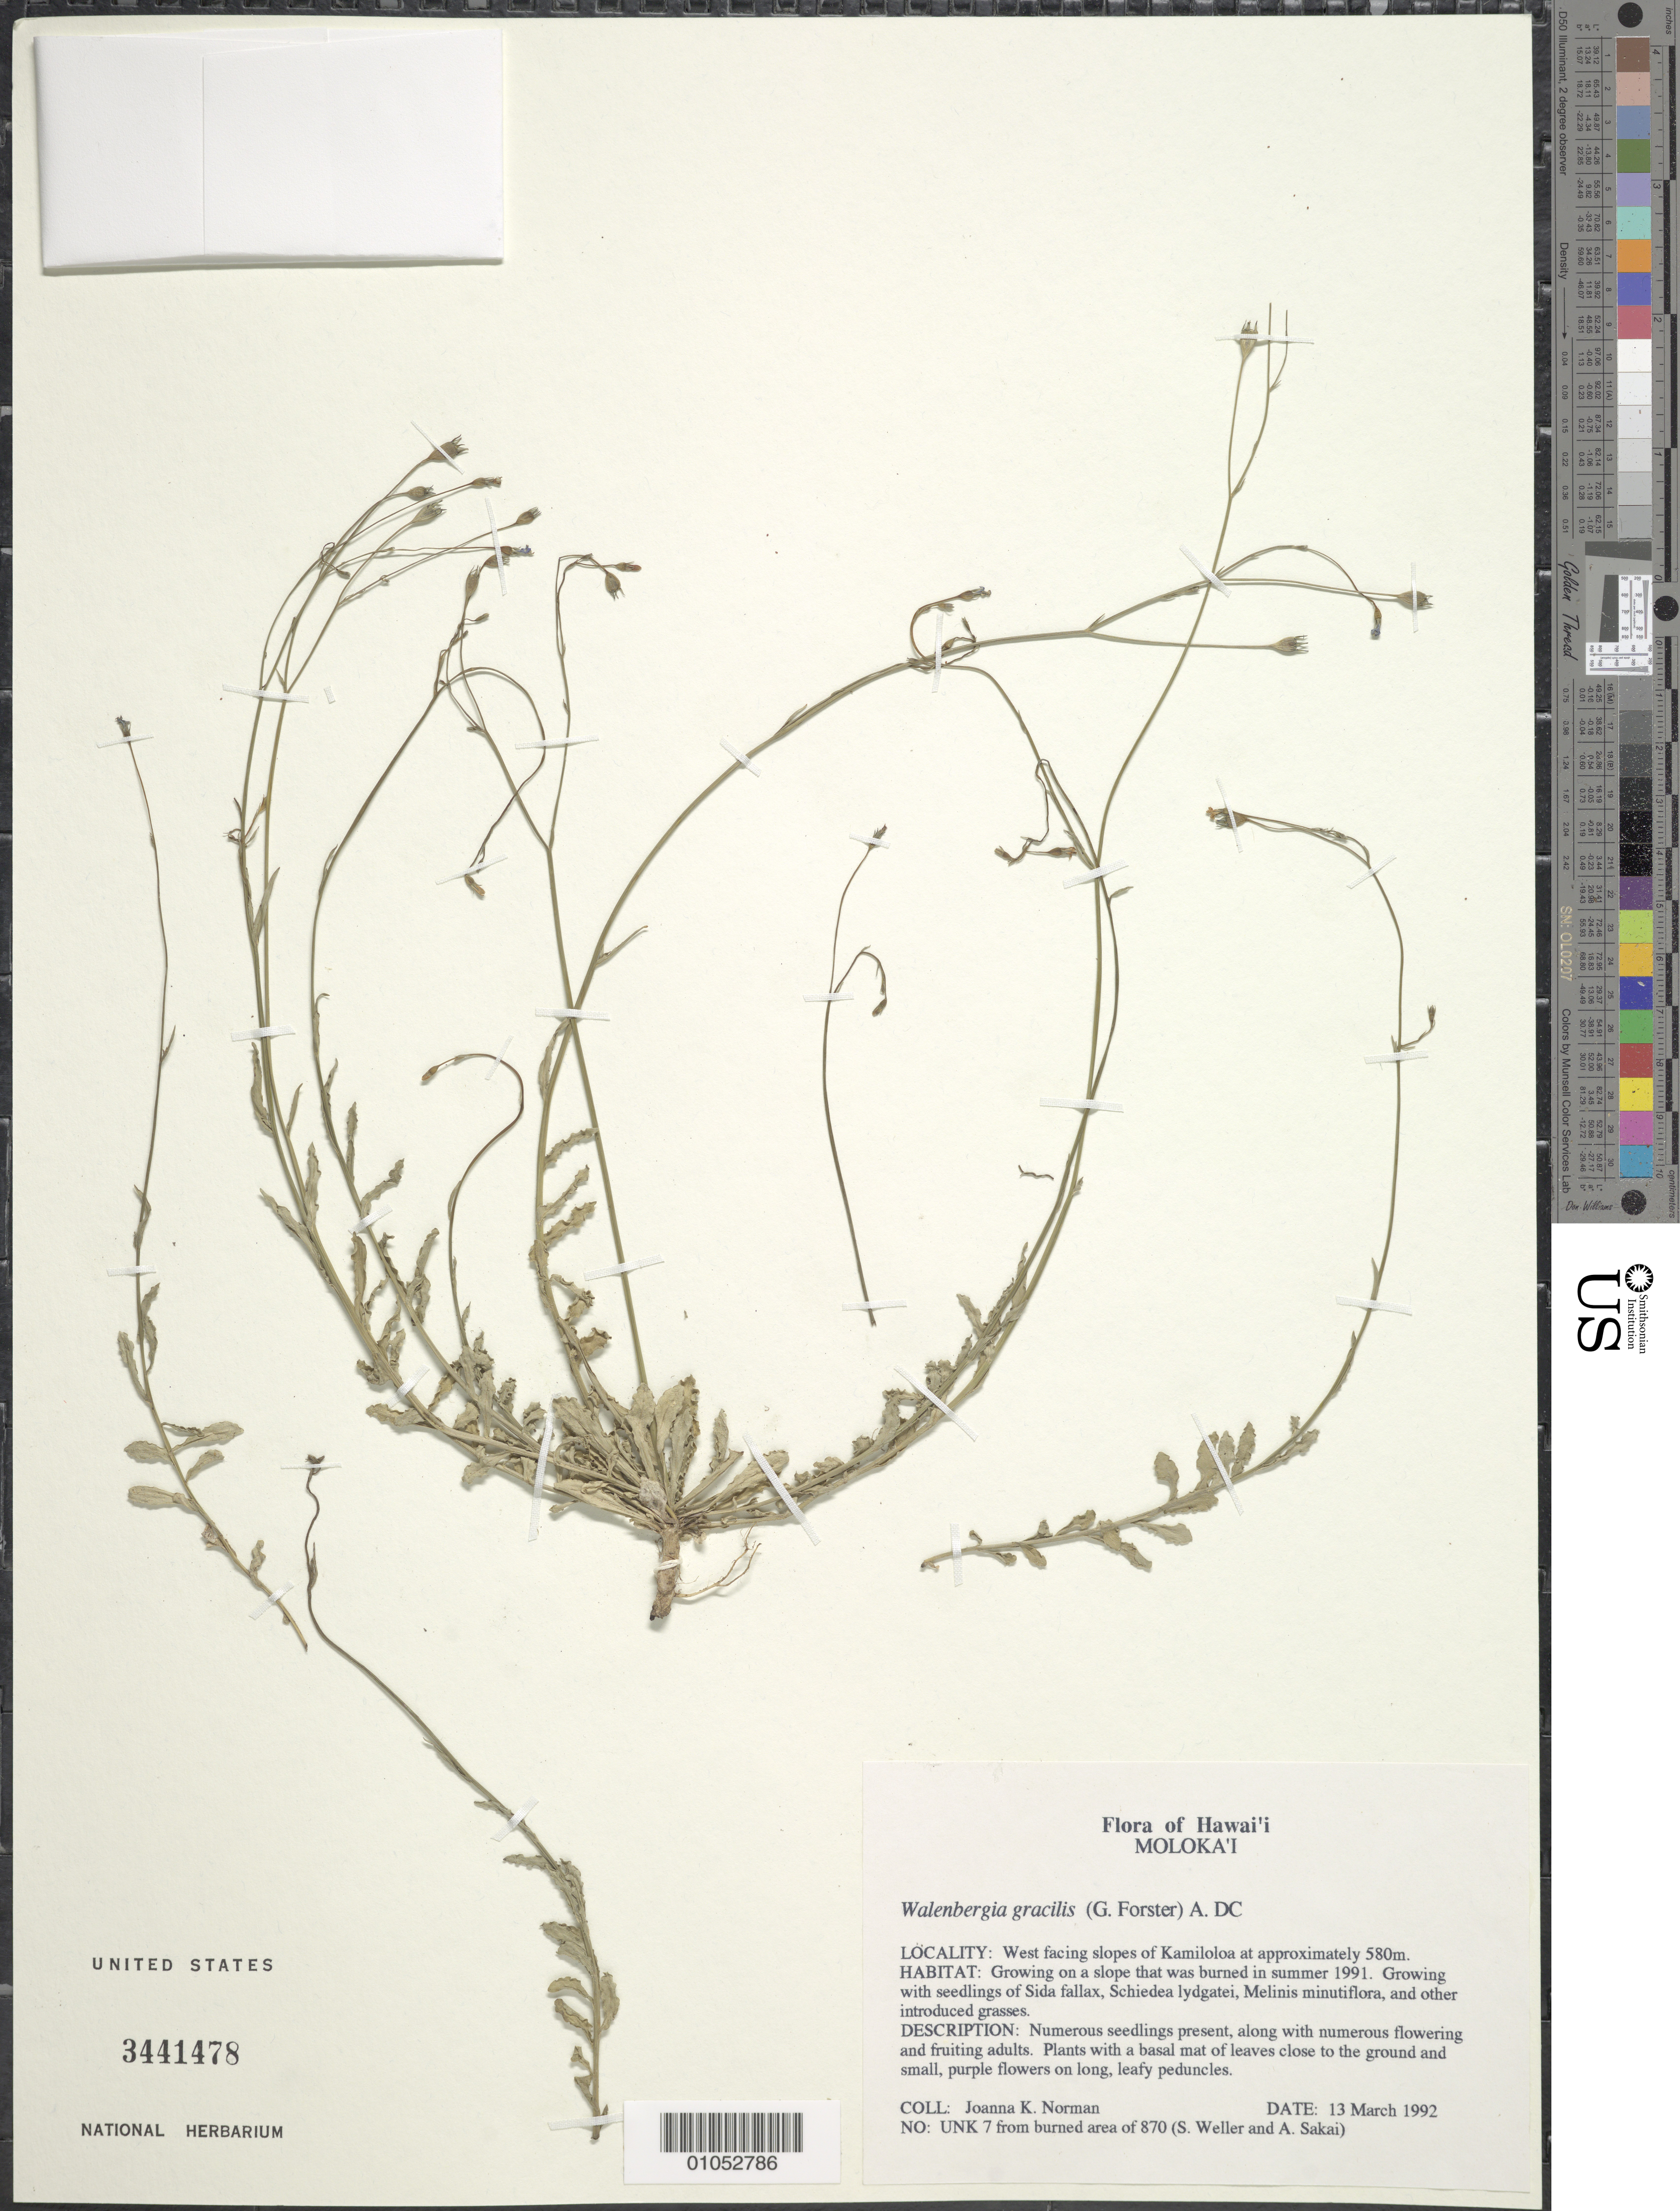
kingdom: Plantae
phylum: Tracheophyta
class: Magnoliopsida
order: Asterales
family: Campanulaceae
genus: Wahlenbergia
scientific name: Wahlenbergia gracilis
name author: A. DC.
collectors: J. Norman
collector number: UNK. 7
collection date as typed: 13 Mar 1992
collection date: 1992-03-13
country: United States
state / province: Hawaii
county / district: Maui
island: Moloka'i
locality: West facing slopes of Kamiloloa.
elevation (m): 580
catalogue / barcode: US 3441478